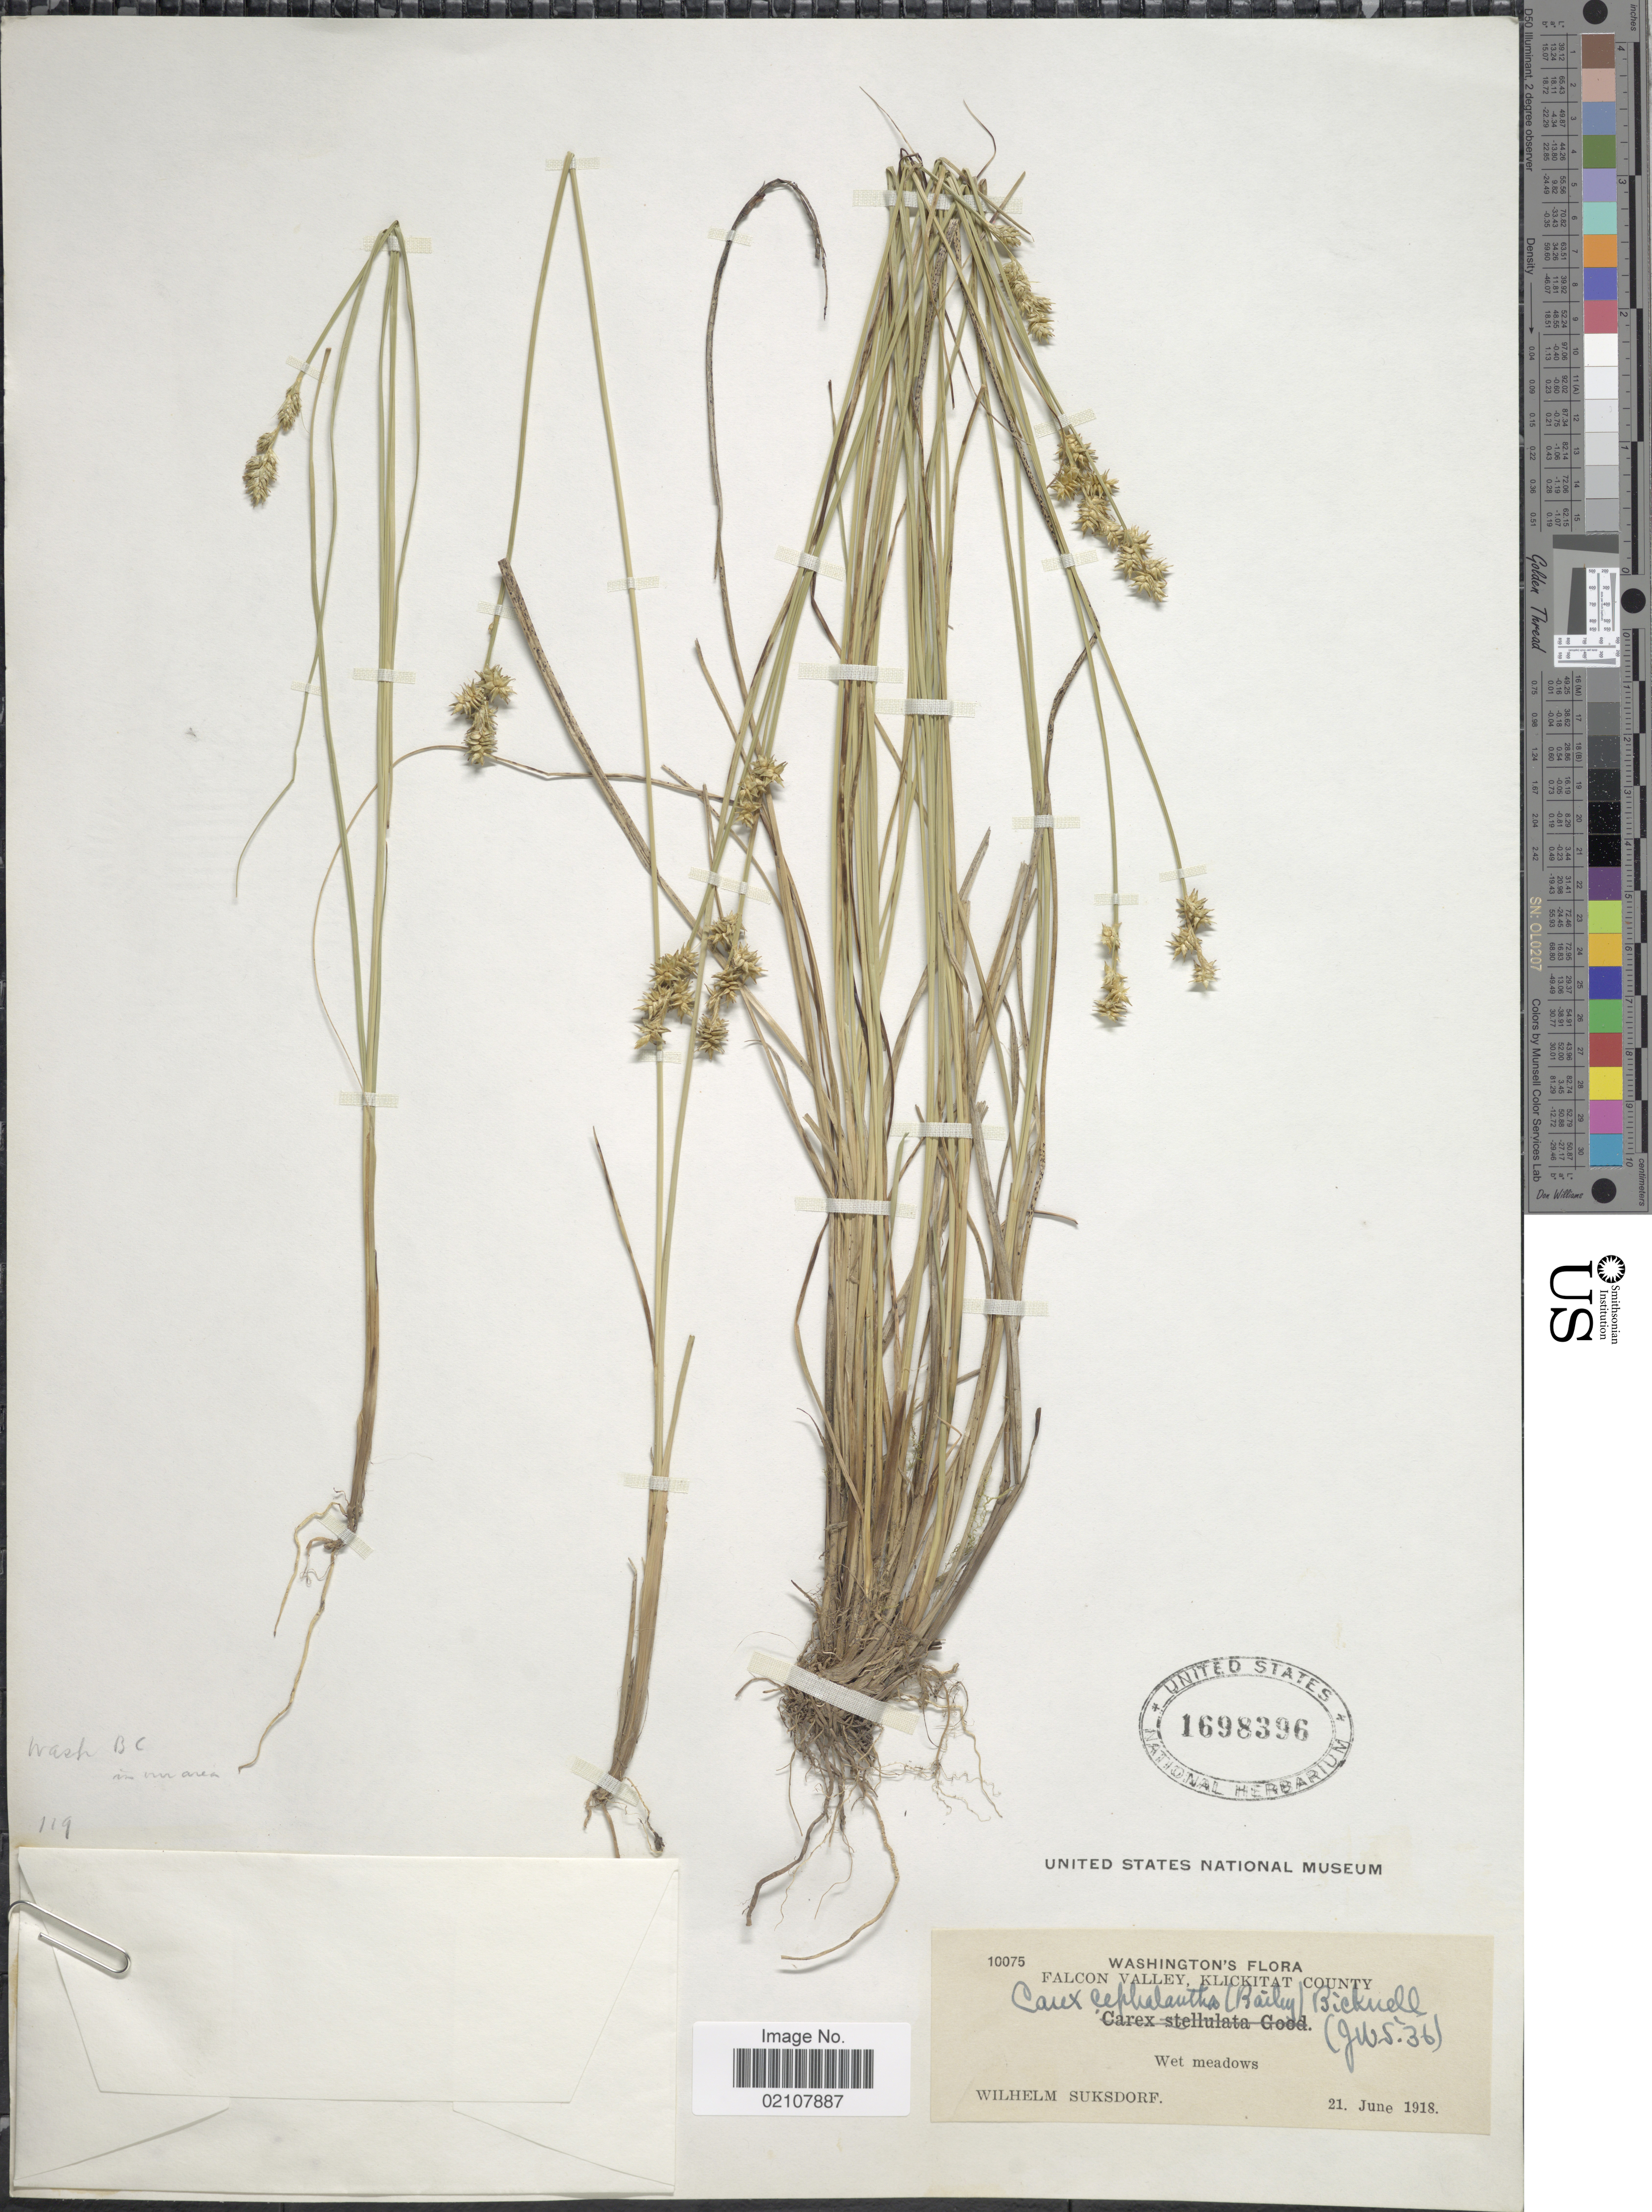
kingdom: Plantae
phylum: Tracheophyta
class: Liliopsida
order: Poales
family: Cyperaceae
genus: Carex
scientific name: Carex echinata subsp. echinata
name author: Murray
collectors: W. N. Suksdorf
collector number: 10075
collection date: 1918-06-21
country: United States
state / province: Washington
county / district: Klickitat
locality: Falcon Valley, Klickitat County, Wet meadows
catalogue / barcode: US 1698396